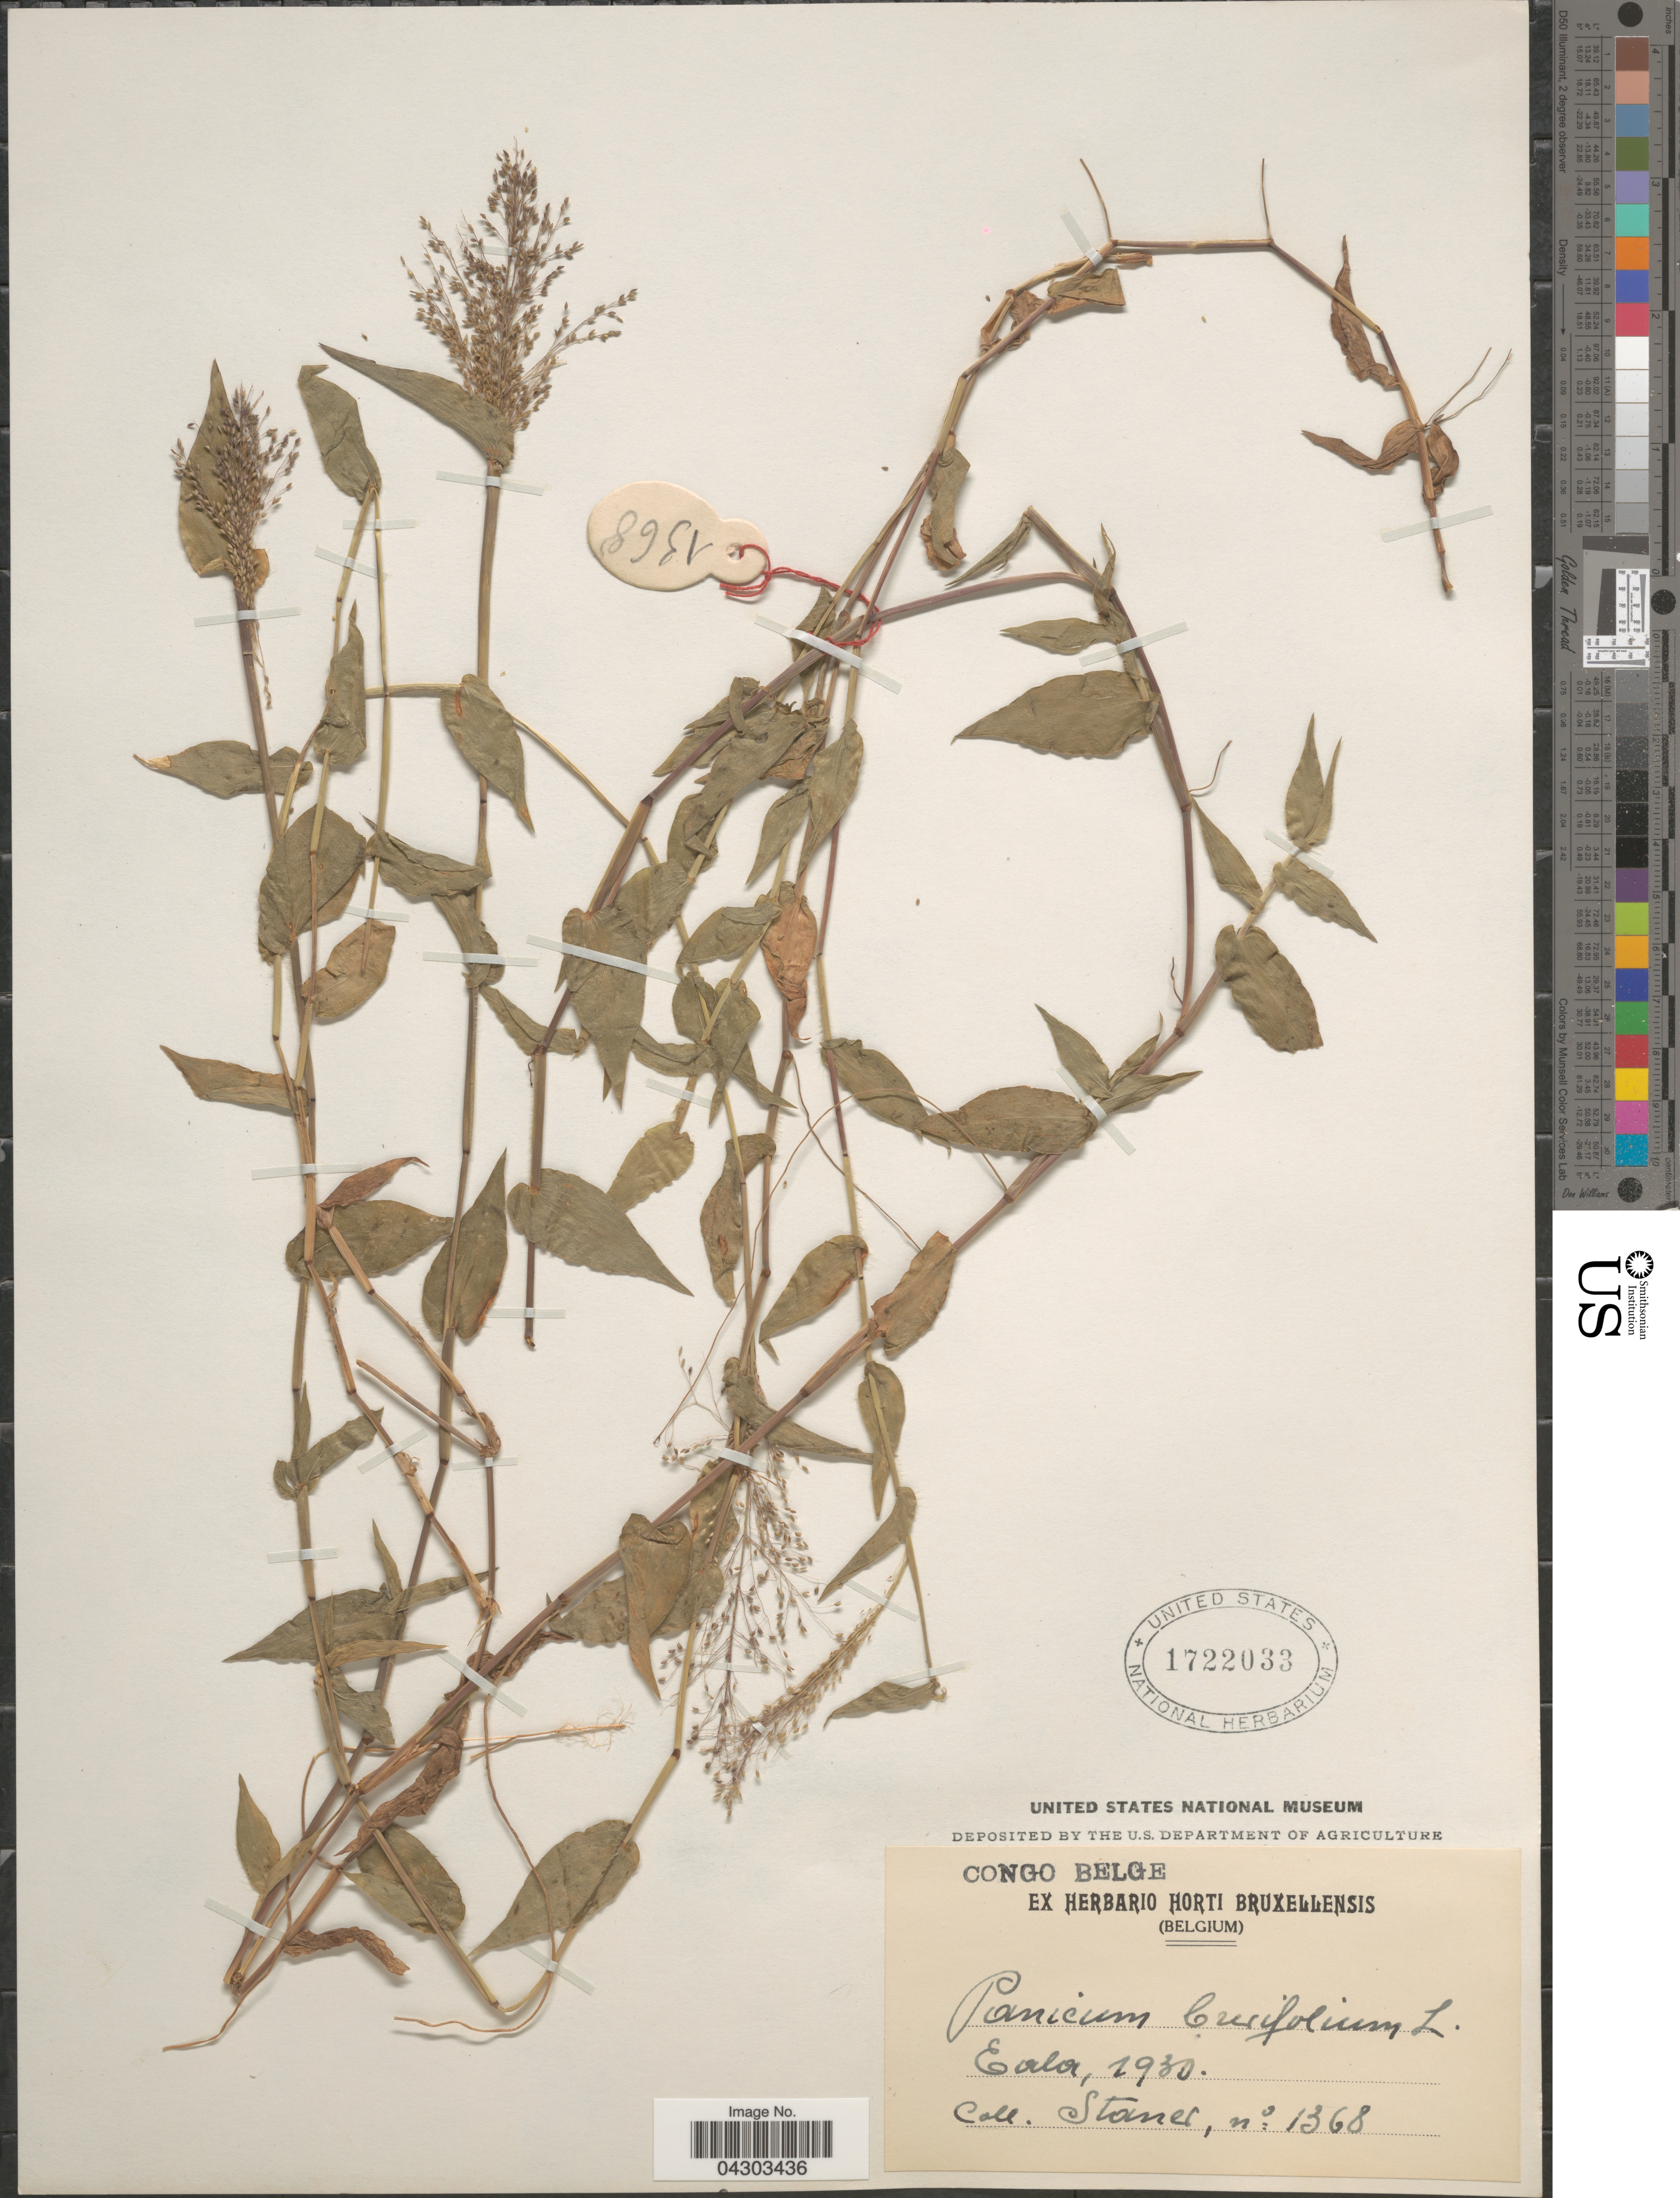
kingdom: Plantae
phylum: Tracheophyta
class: Liliopsida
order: Poales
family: Poaceae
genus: Panicum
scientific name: Panicum brevifolium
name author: L.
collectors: -. Staner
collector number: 1368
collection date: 1930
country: Congo, Democratic Republic of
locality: Congo Belge. Eala.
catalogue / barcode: US 1722033